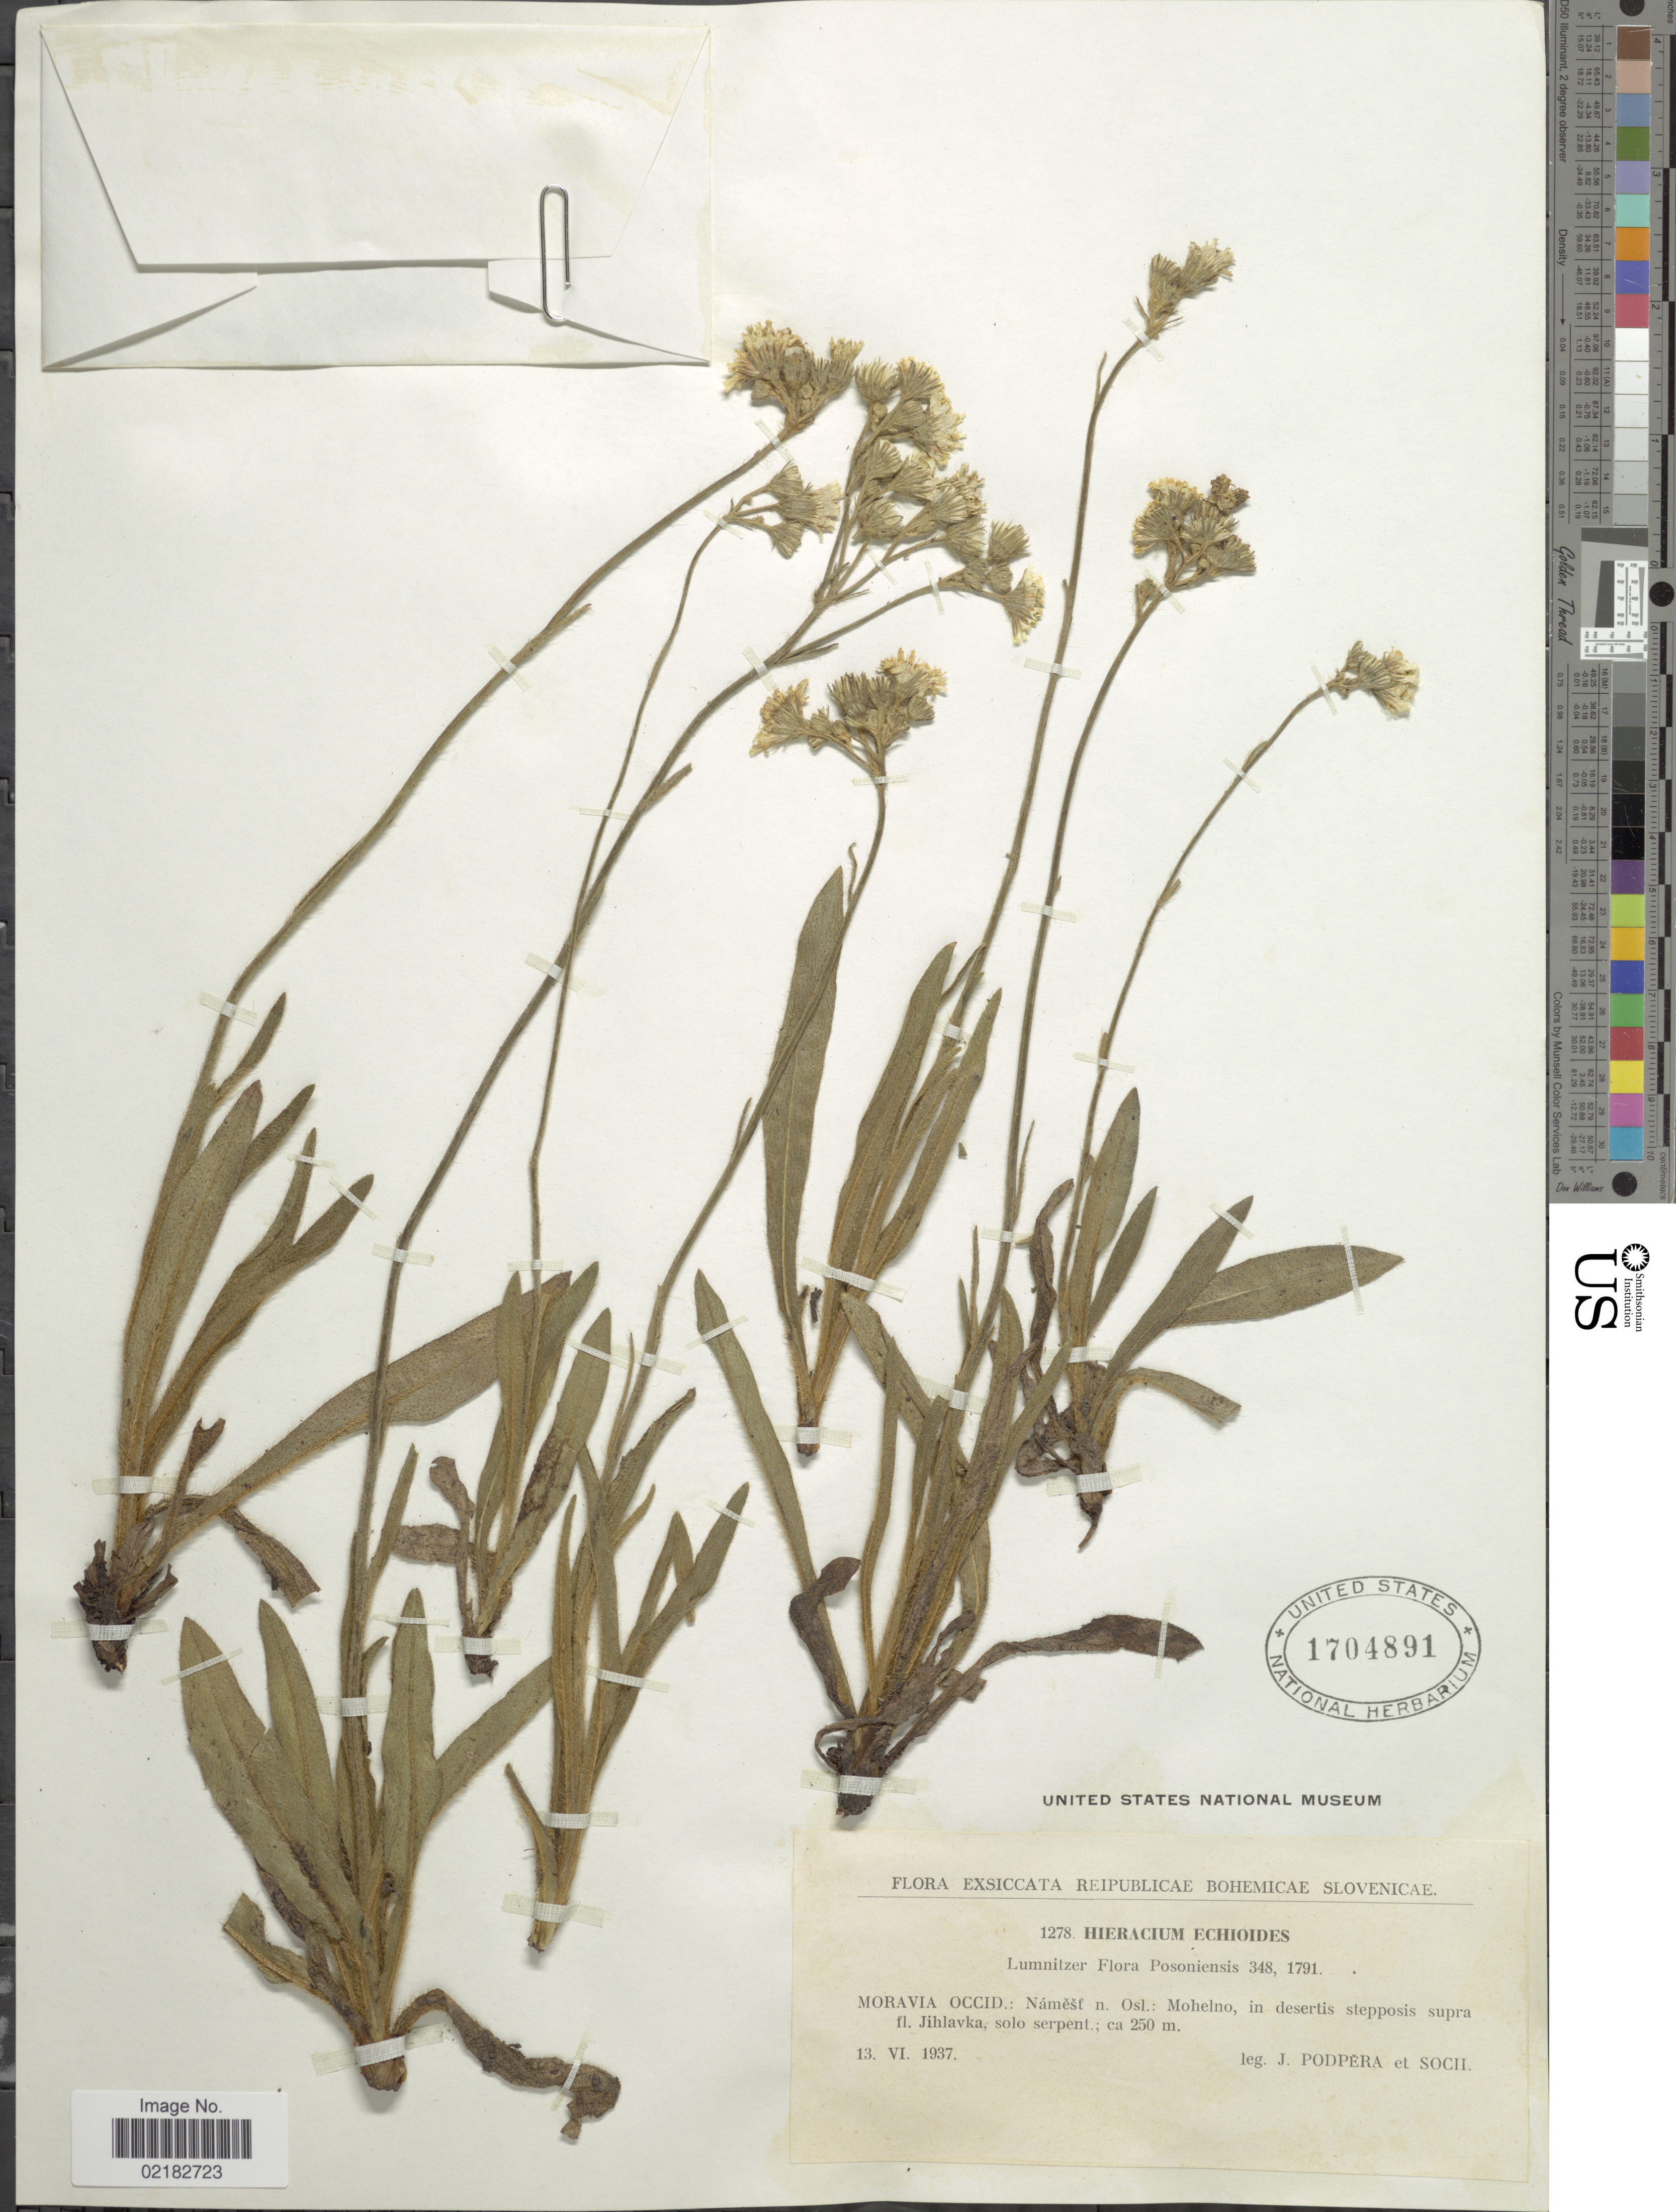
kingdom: Plantae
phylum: Tracheophyta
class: Magnoliopsida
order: Asterales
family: Asteraceae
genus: Pilosella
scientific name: Pilosella echioides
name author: F.W. Schultz & Sch. Bip.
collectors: J. Podpera & Socii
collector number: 1278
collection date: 1937-06-13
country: Czechia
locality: Moravia Occid: namest n. Osl: Mohelno, in desertis stepposis supra fl. Jihlavka, solo serpent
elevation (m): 250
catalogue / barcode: US 1704891